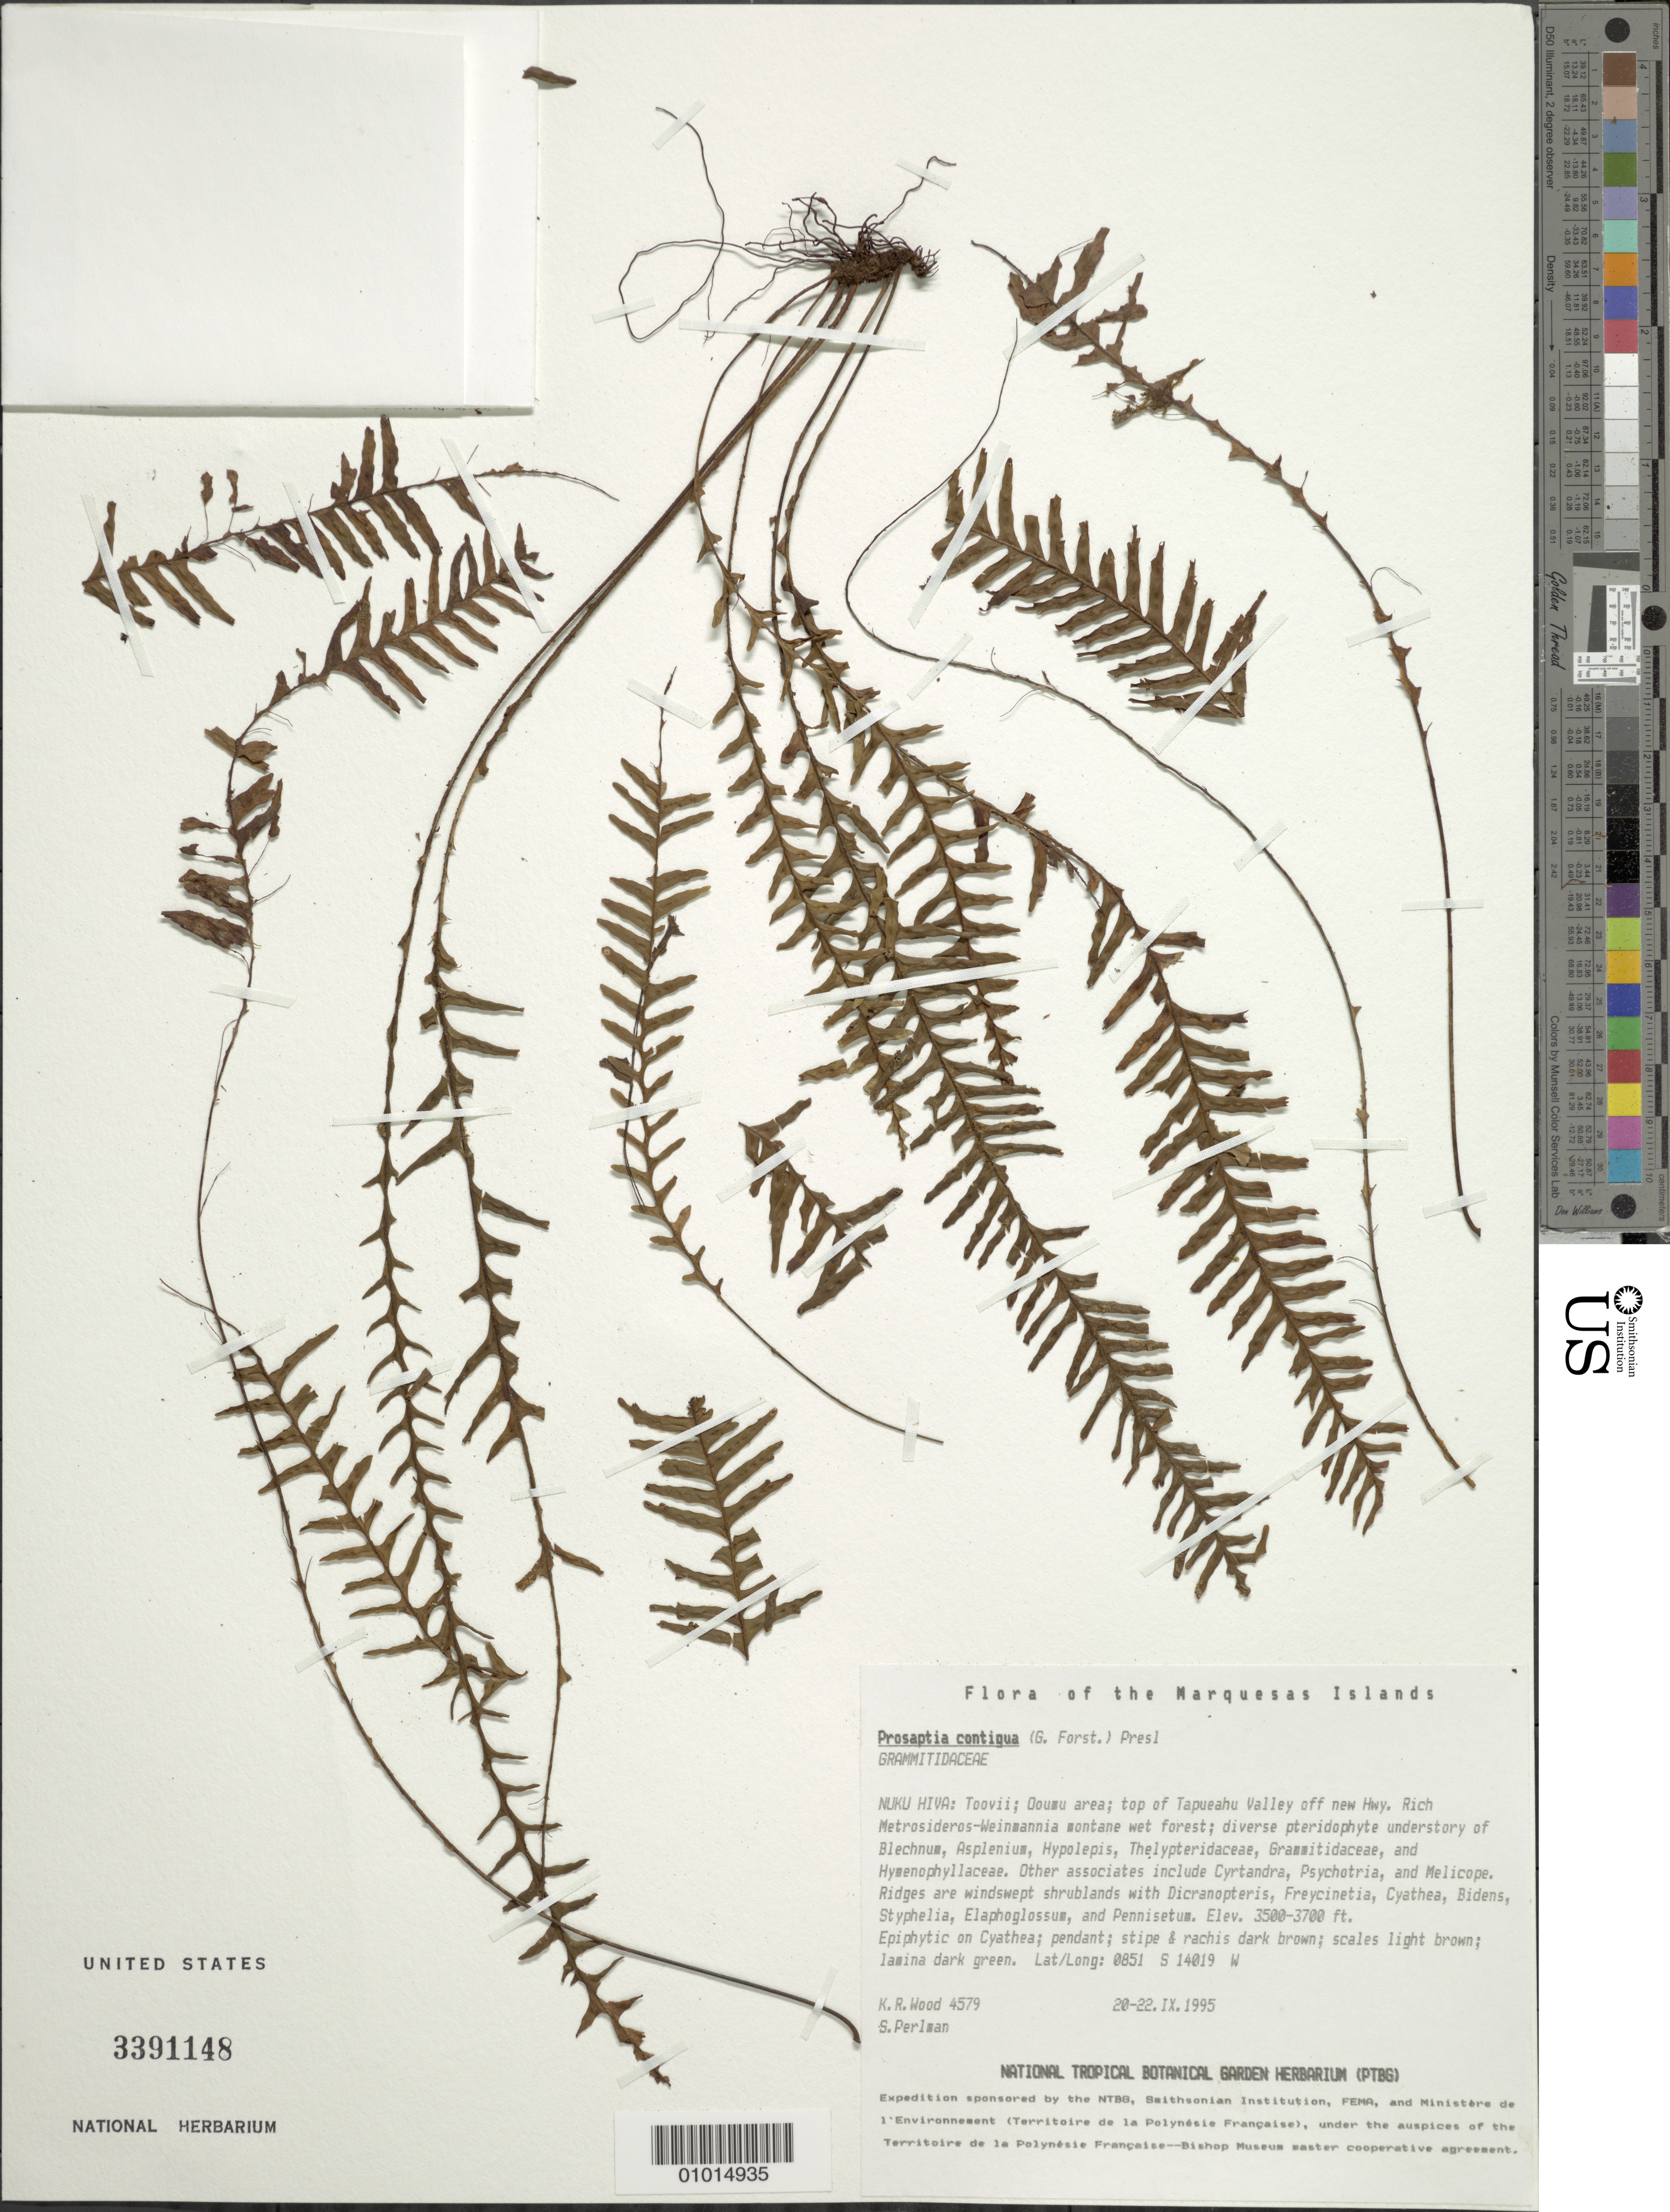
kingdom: Plantae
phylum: Tracheophyta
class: Polypodiopsida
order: Polypodiales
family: Polypodiaceae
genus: Prosaptia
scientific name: Prosaptia contigua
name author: (G. Forst.) Presl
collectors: K. R. Wood & S. P. Perlman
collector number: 4579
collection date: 1995-09-20/1995-09-22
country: French Polynesia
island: Nuku Hiva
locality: Toovii, Ooumu area, top of Tapueahu Valley off new hwy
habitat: rich Metrosideros-Weinmannia montane wet forests w/ diverse pteridophyte understory (Blechnum, Asplenium, Hypolepis, Thelypteridaceae, Grammitidaceae, Hymenophyllaceae)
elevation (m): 1067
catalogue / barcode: US 3391148